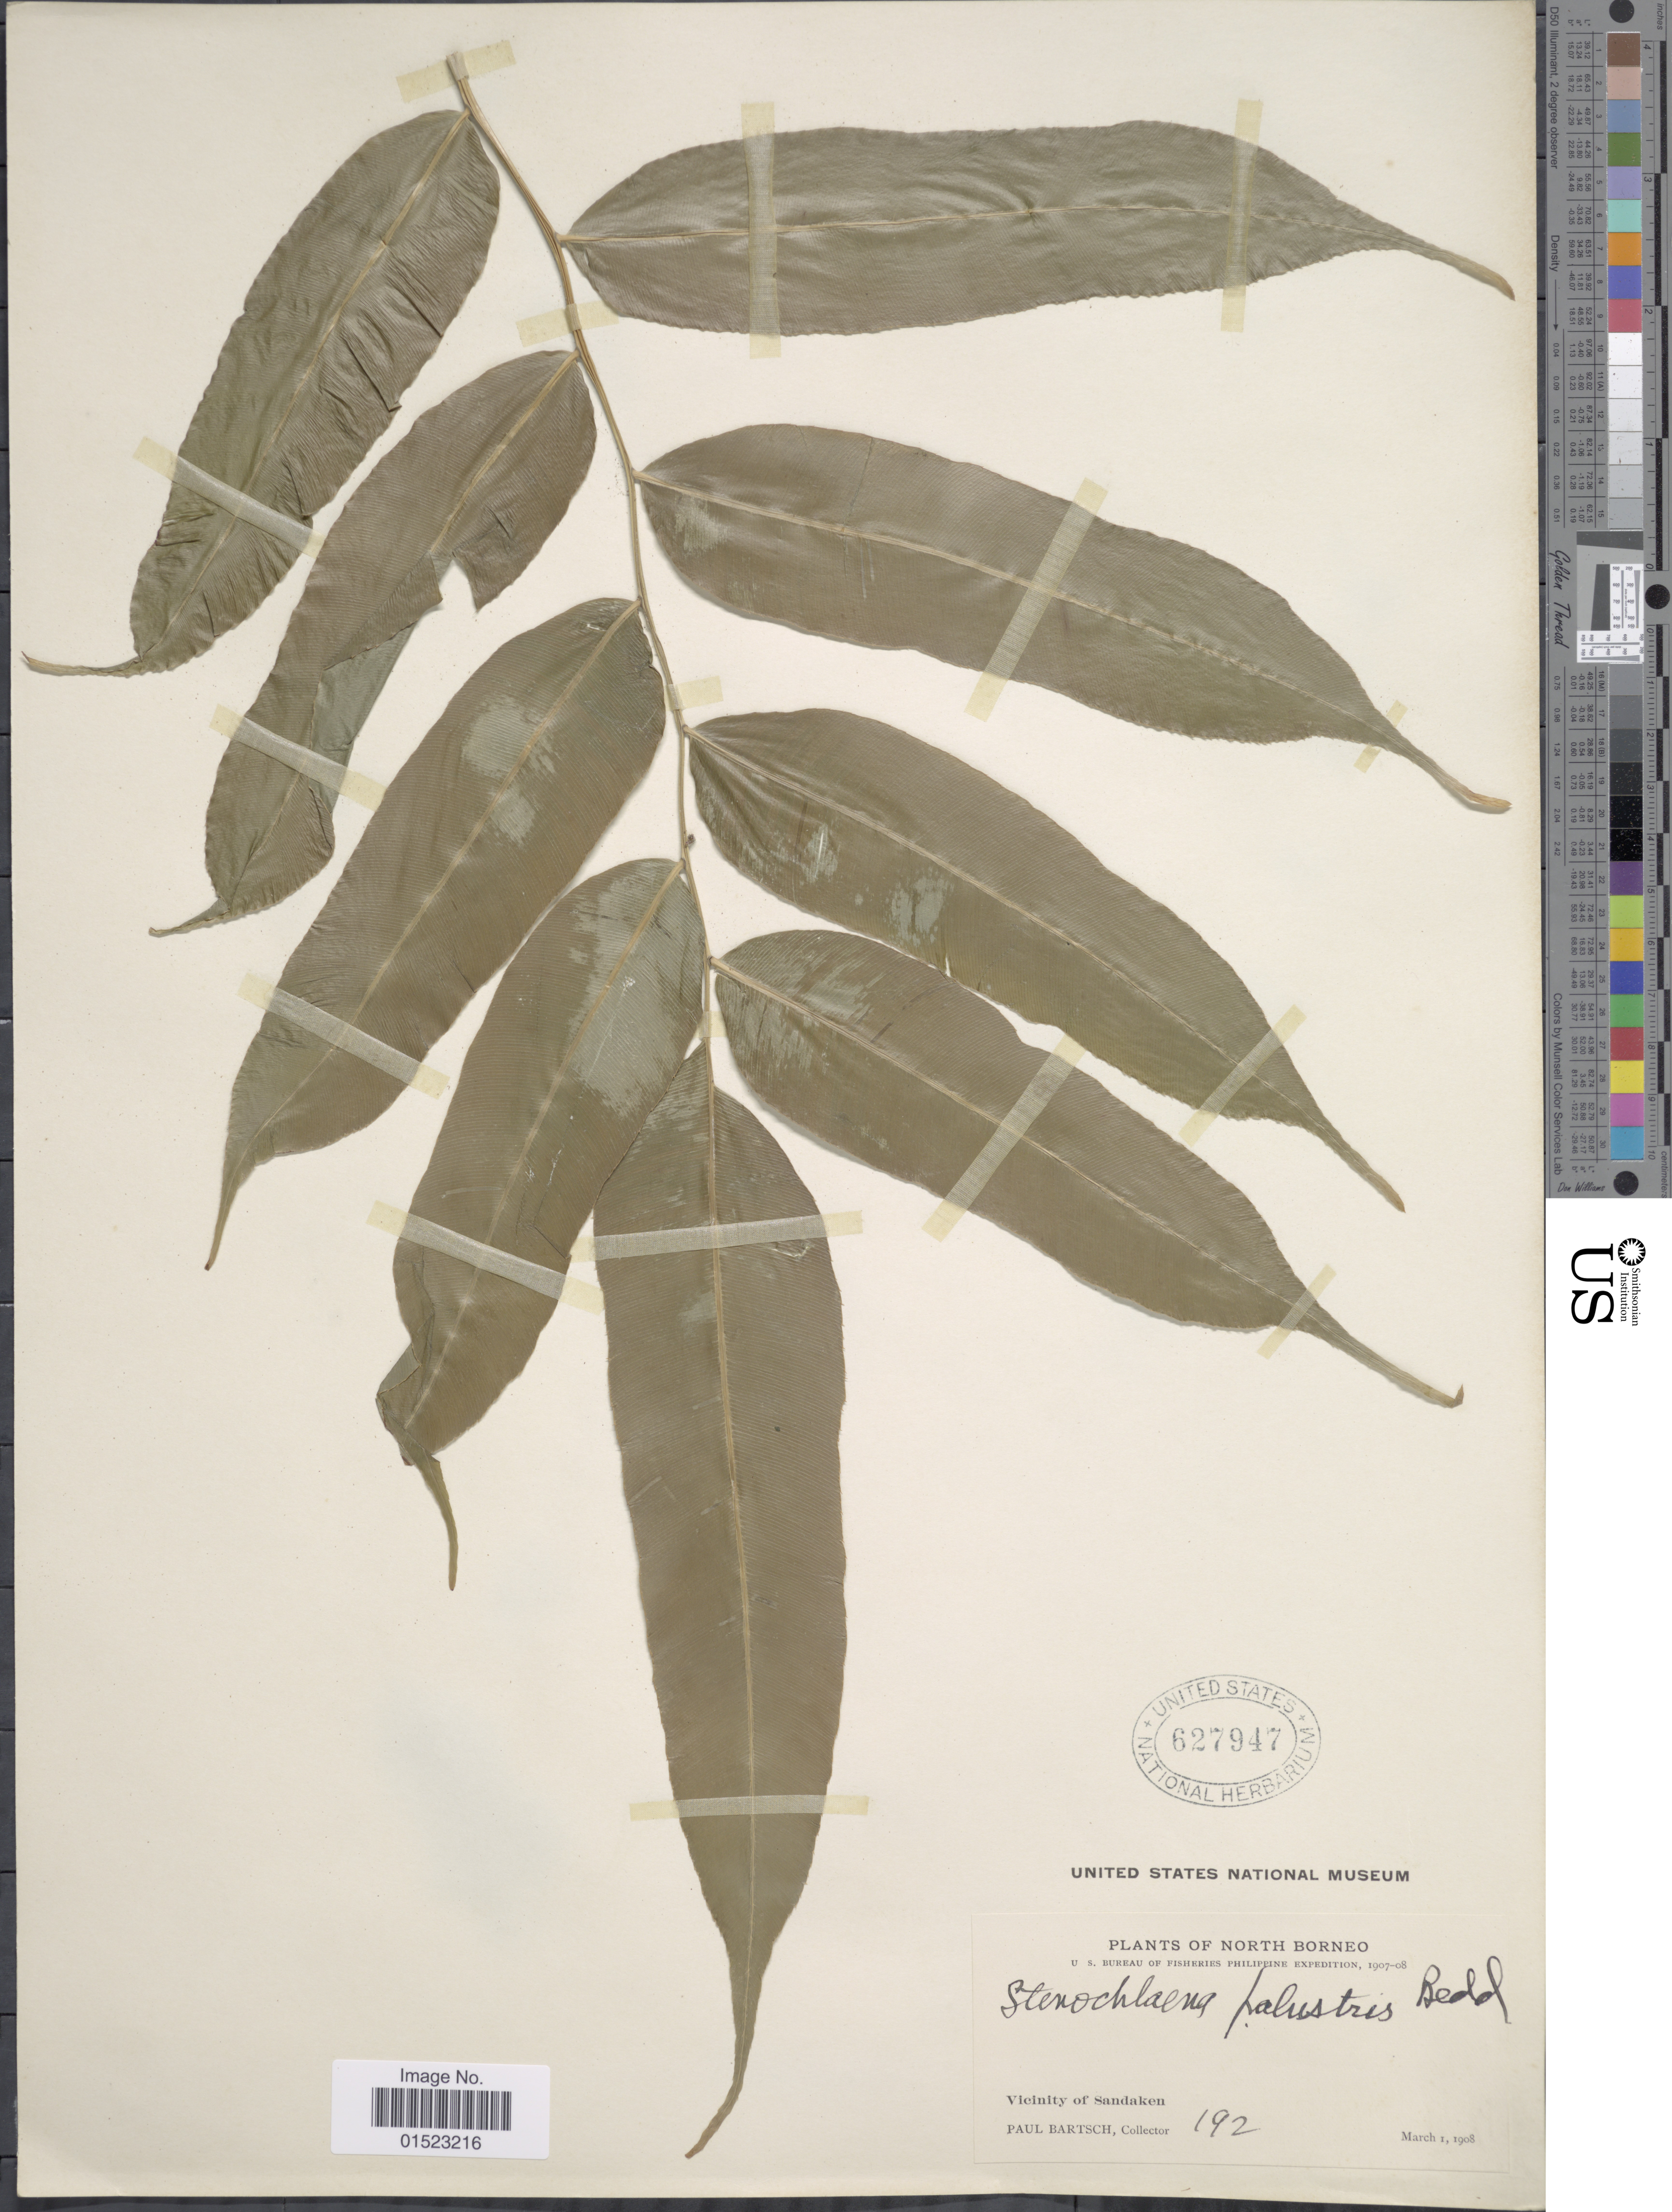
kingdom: Plantae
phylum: Tracheophyta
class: Polypodiopsida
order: Polypodiales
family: Blechnaceae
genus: Stenochlaena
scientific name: Stenochlaena palustris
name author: (Burm. f.) Bedd.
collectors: P. Bartsch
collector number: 192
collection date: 1908-03-01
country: Malaysia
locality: Vicinity of Sandaken, North Borneo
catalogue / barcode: US 627947